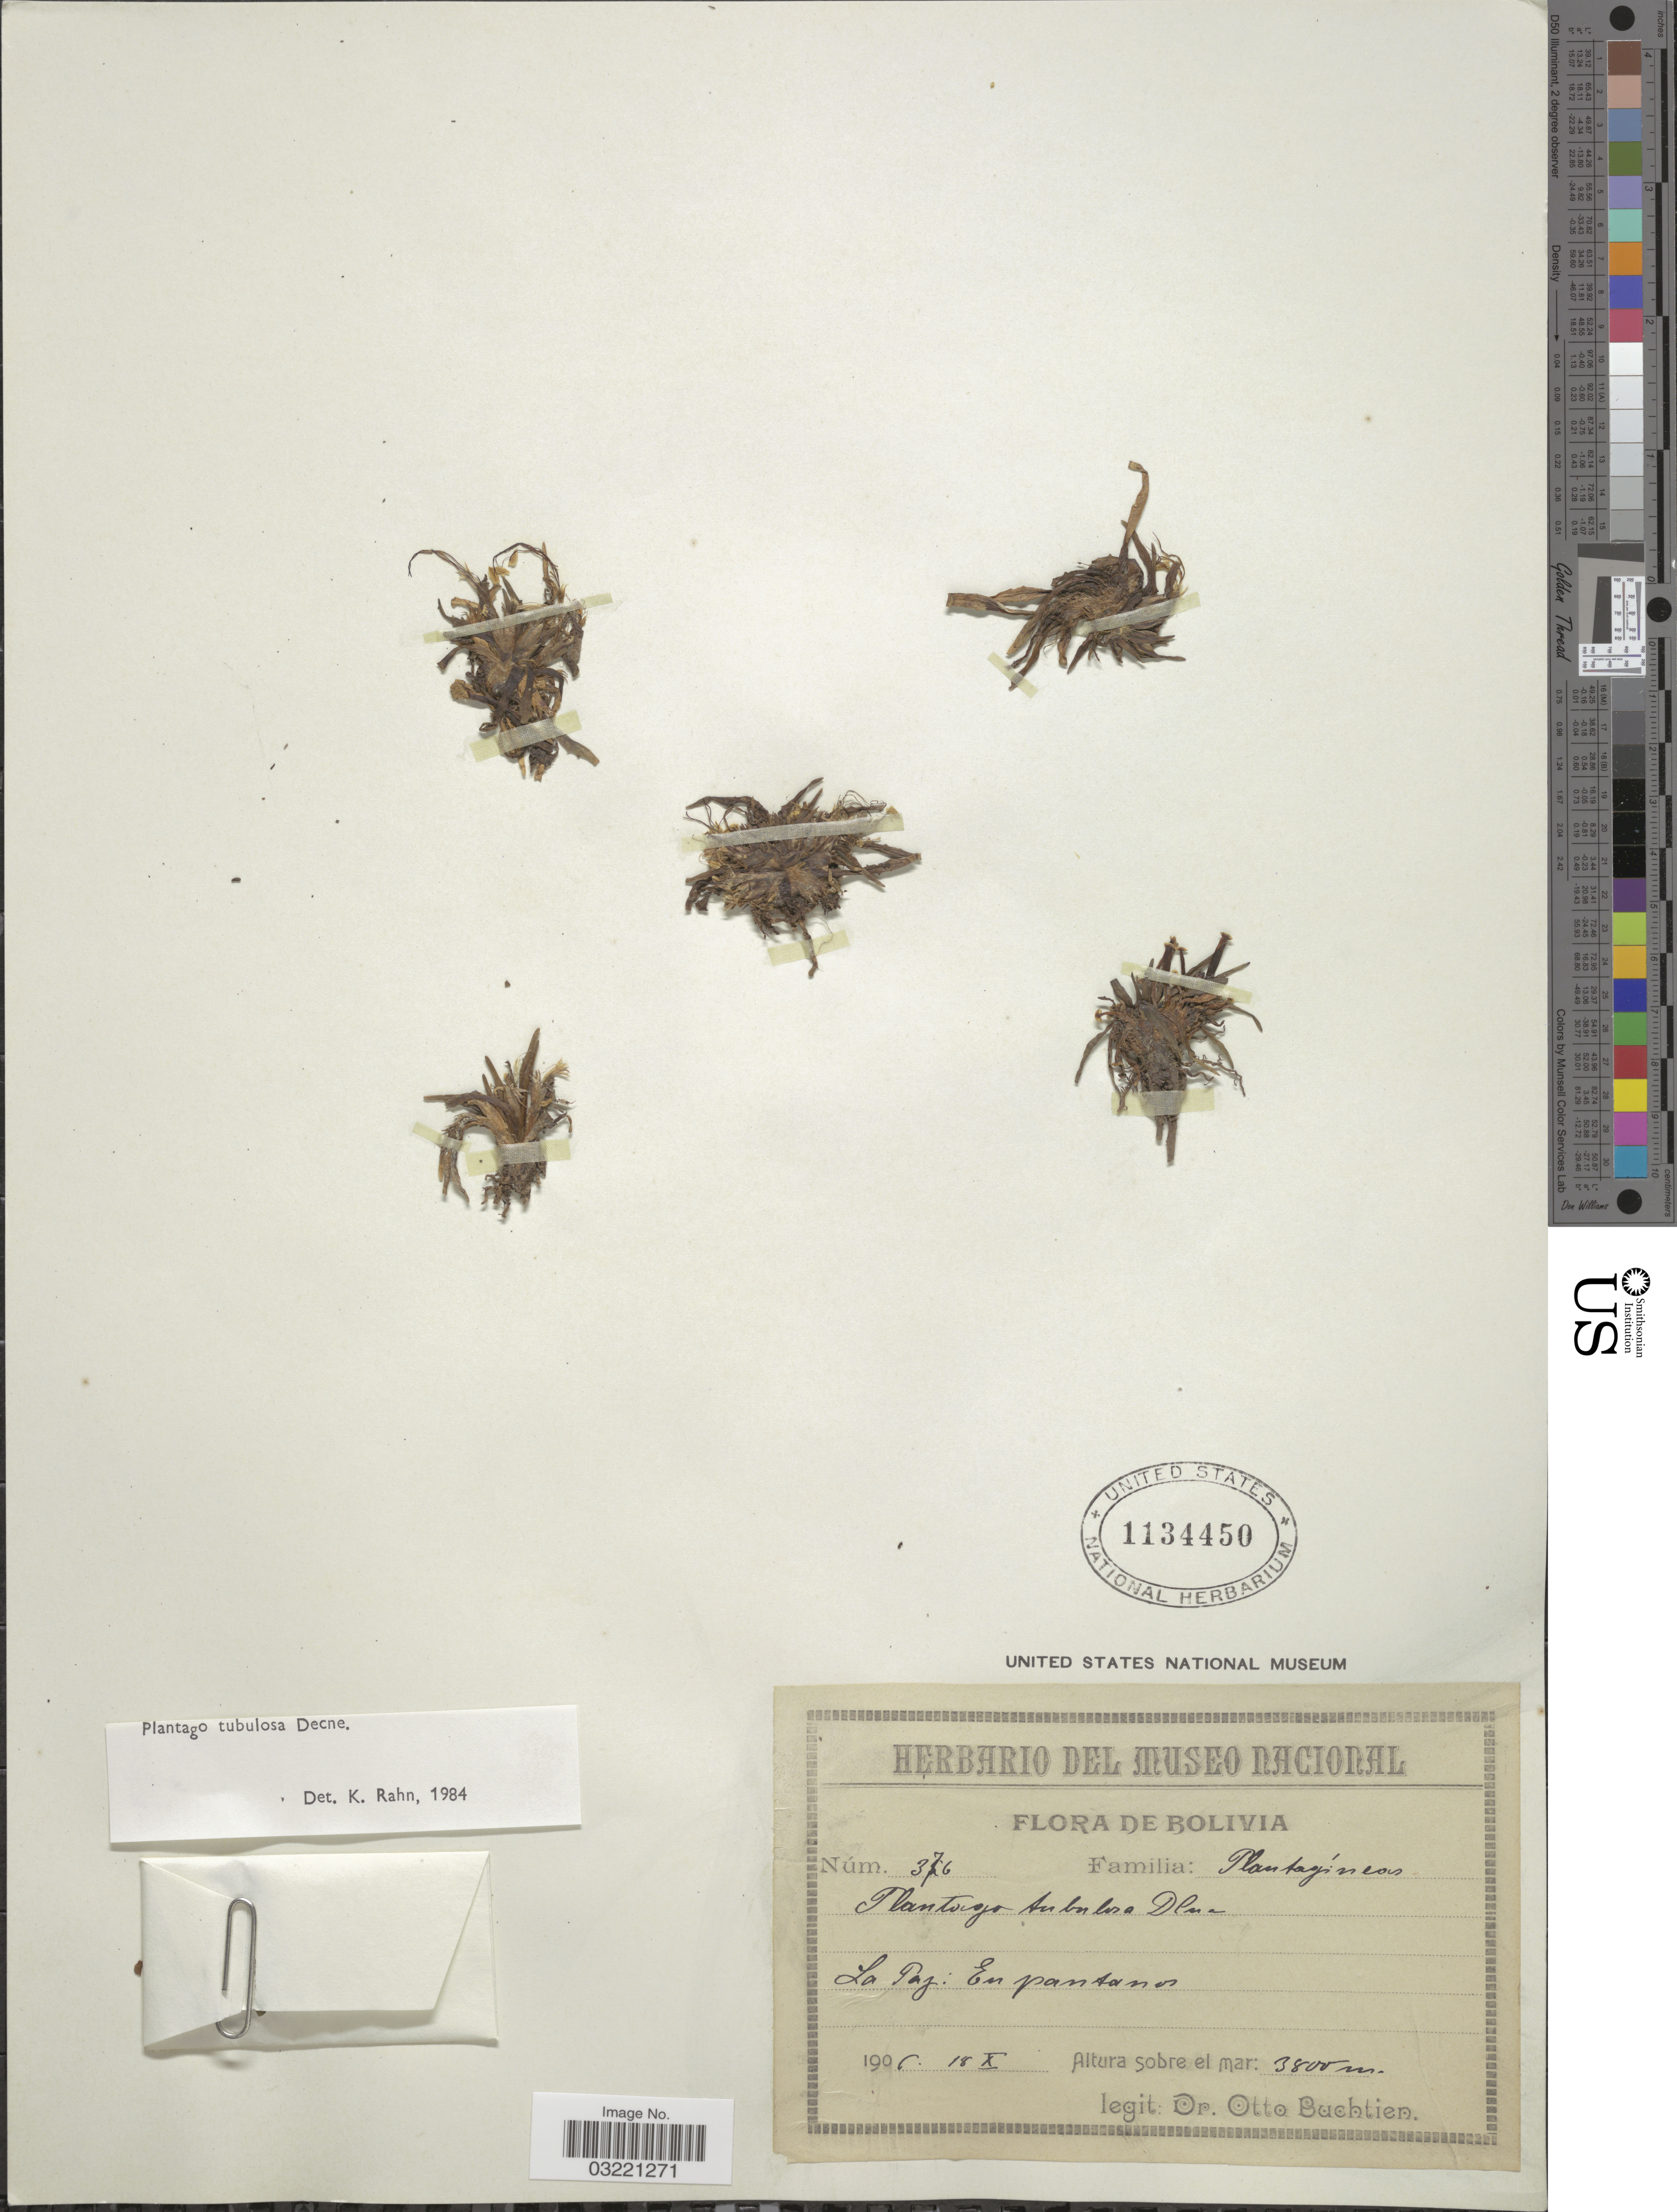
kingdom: Plantae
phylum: Tracheophyta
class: Magnoliopsida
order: Lamiales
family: Plantaginaceae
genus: Plantago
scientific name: Plantago tubulosa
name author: Decne.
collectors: O. Buchtien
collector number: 376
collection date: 1906-10-18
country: Bolivia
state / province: La Paz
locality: En pantanos.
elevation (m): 3800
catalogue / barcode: US 1134450